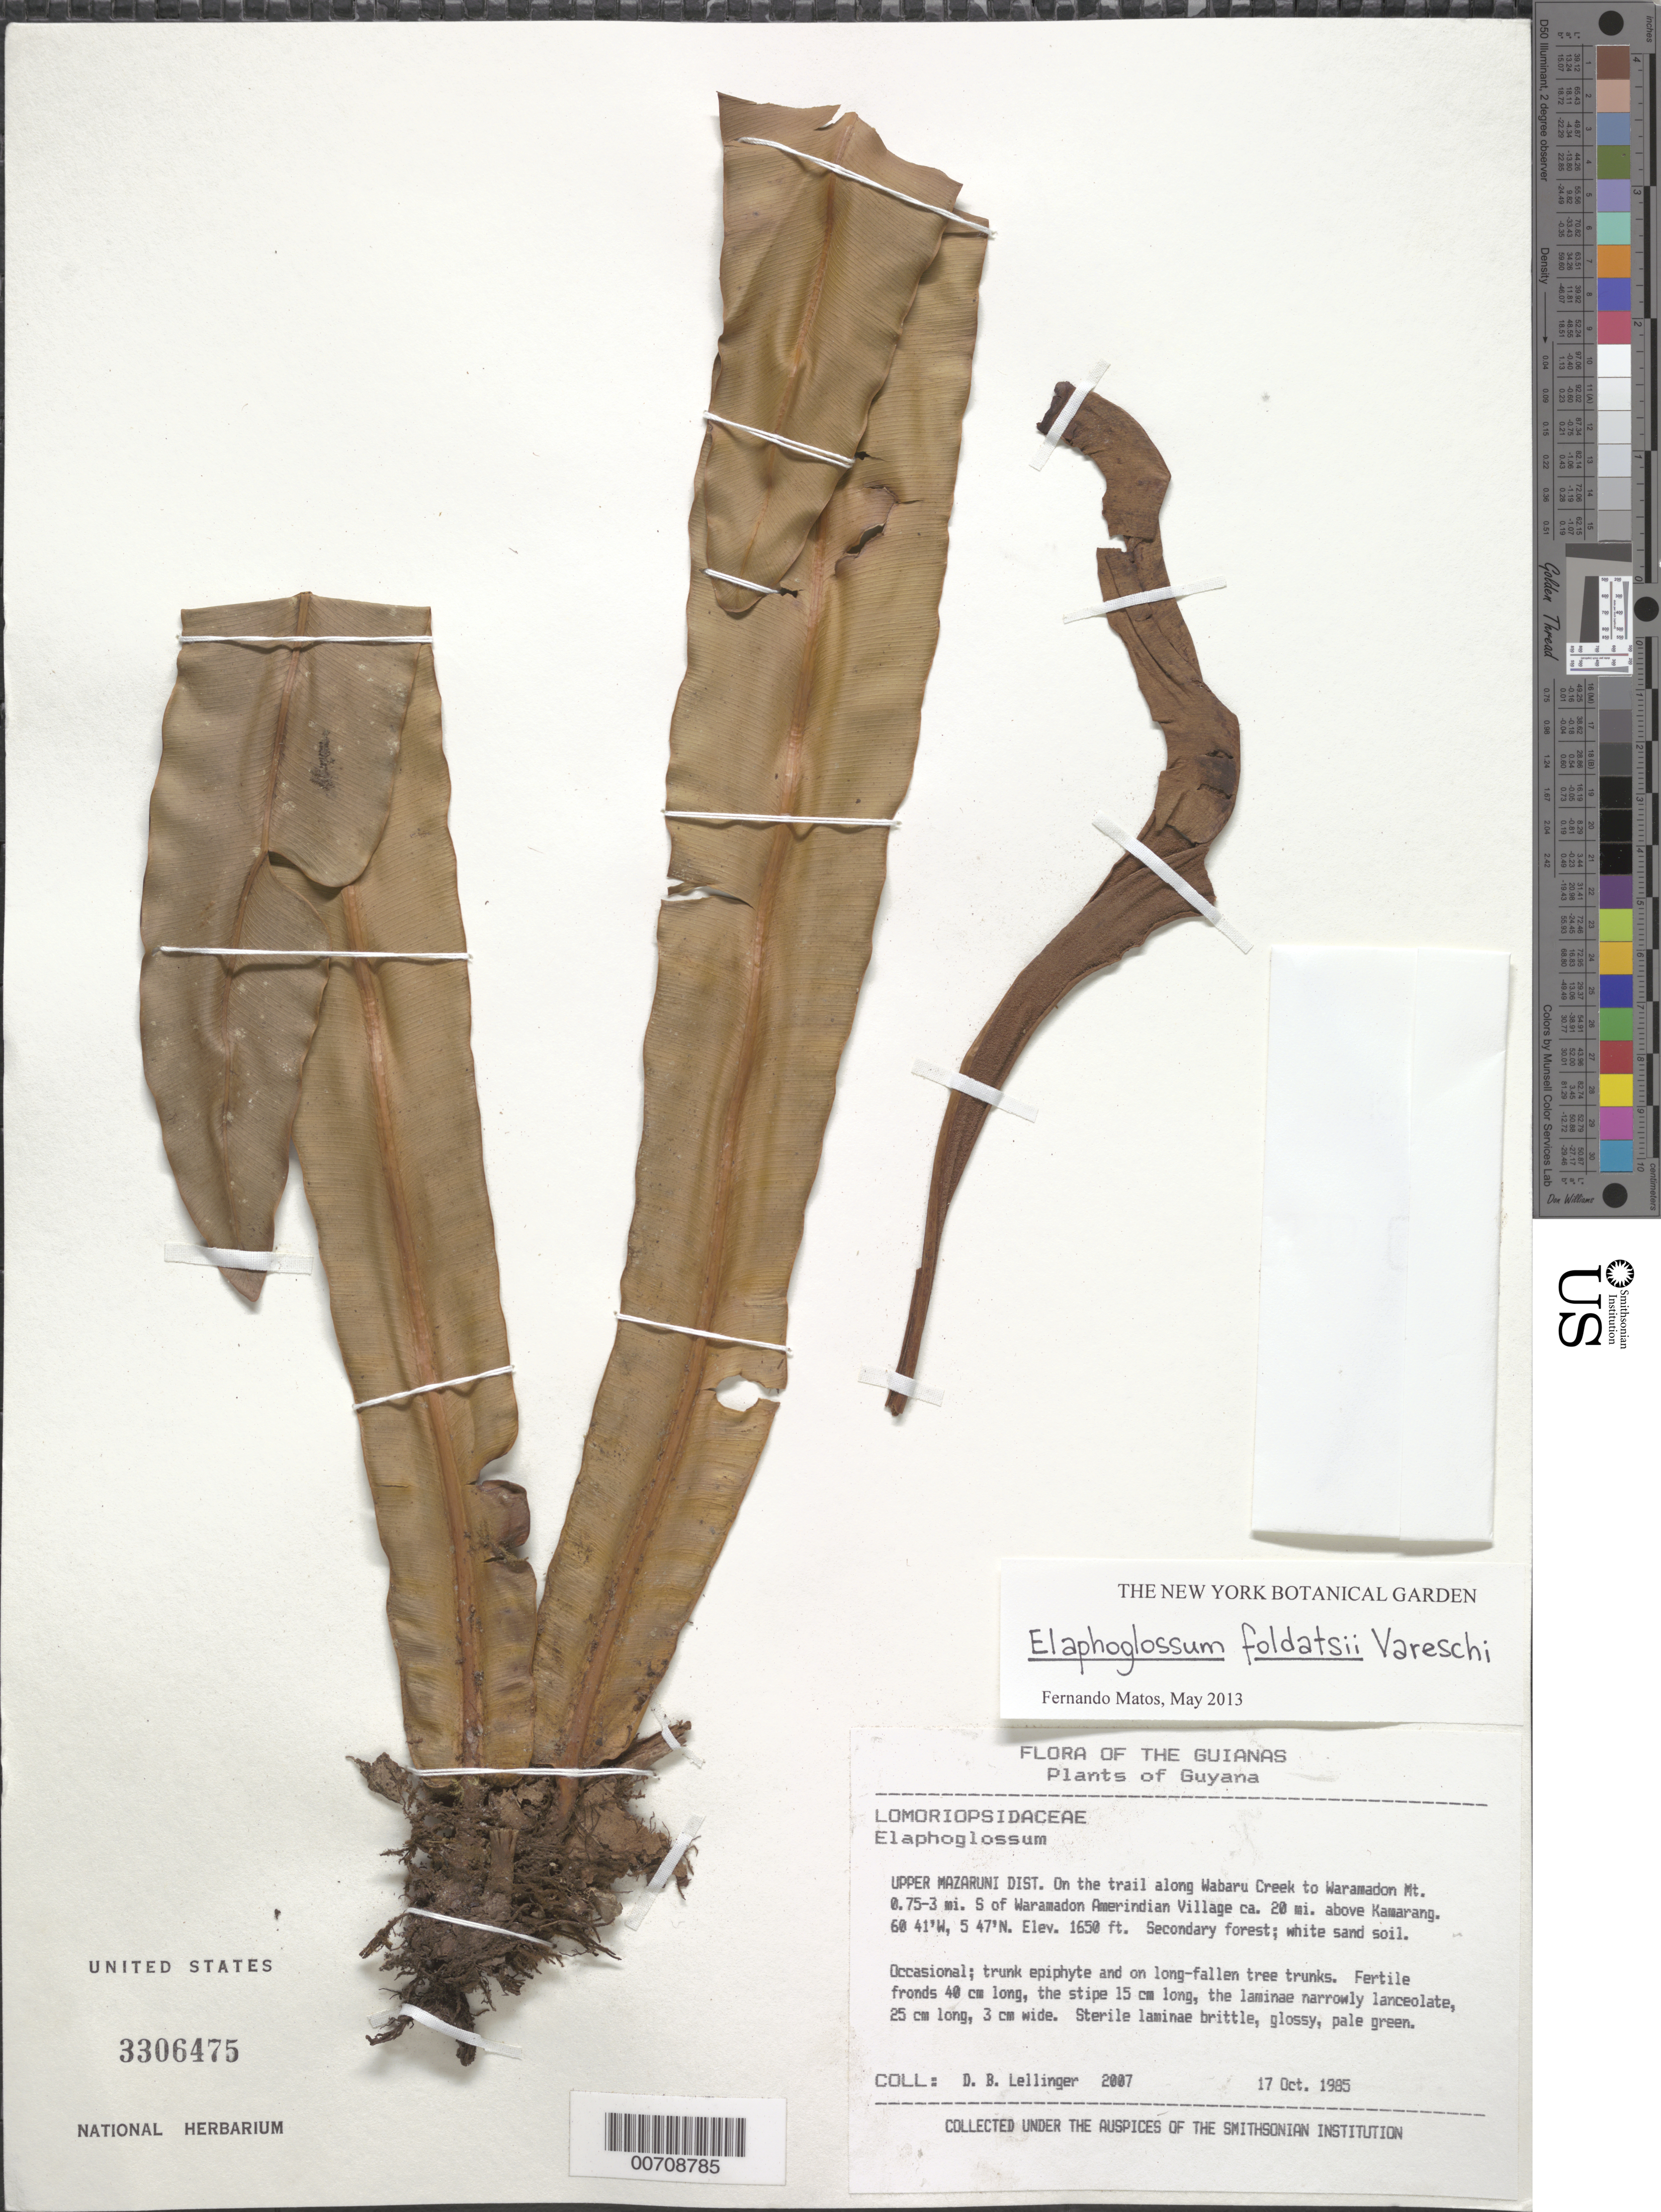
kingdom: Plantae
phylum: Tracheophyta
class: Polypodiopsida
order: Polypodiales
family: Dryopteridaceae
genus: Elaphoglossum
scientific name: Elaphoglossum sp.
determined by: Lellinger, David B., (BOT), Smithsonian Institution - National Museum of Natural History (UNITED STATES)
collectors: D. B. Lellinger & H. Robinson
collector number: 2007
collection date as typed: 17 October 1985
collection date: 1985-10-17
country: Guyana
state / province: Cuyuni-Mazaruni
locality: Trail along Wabaru Creek to Waramadon Mt., ca. 32 km above Kamarang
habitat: Secondary forest, white sand soil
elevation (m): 495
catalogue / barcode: US 3306475